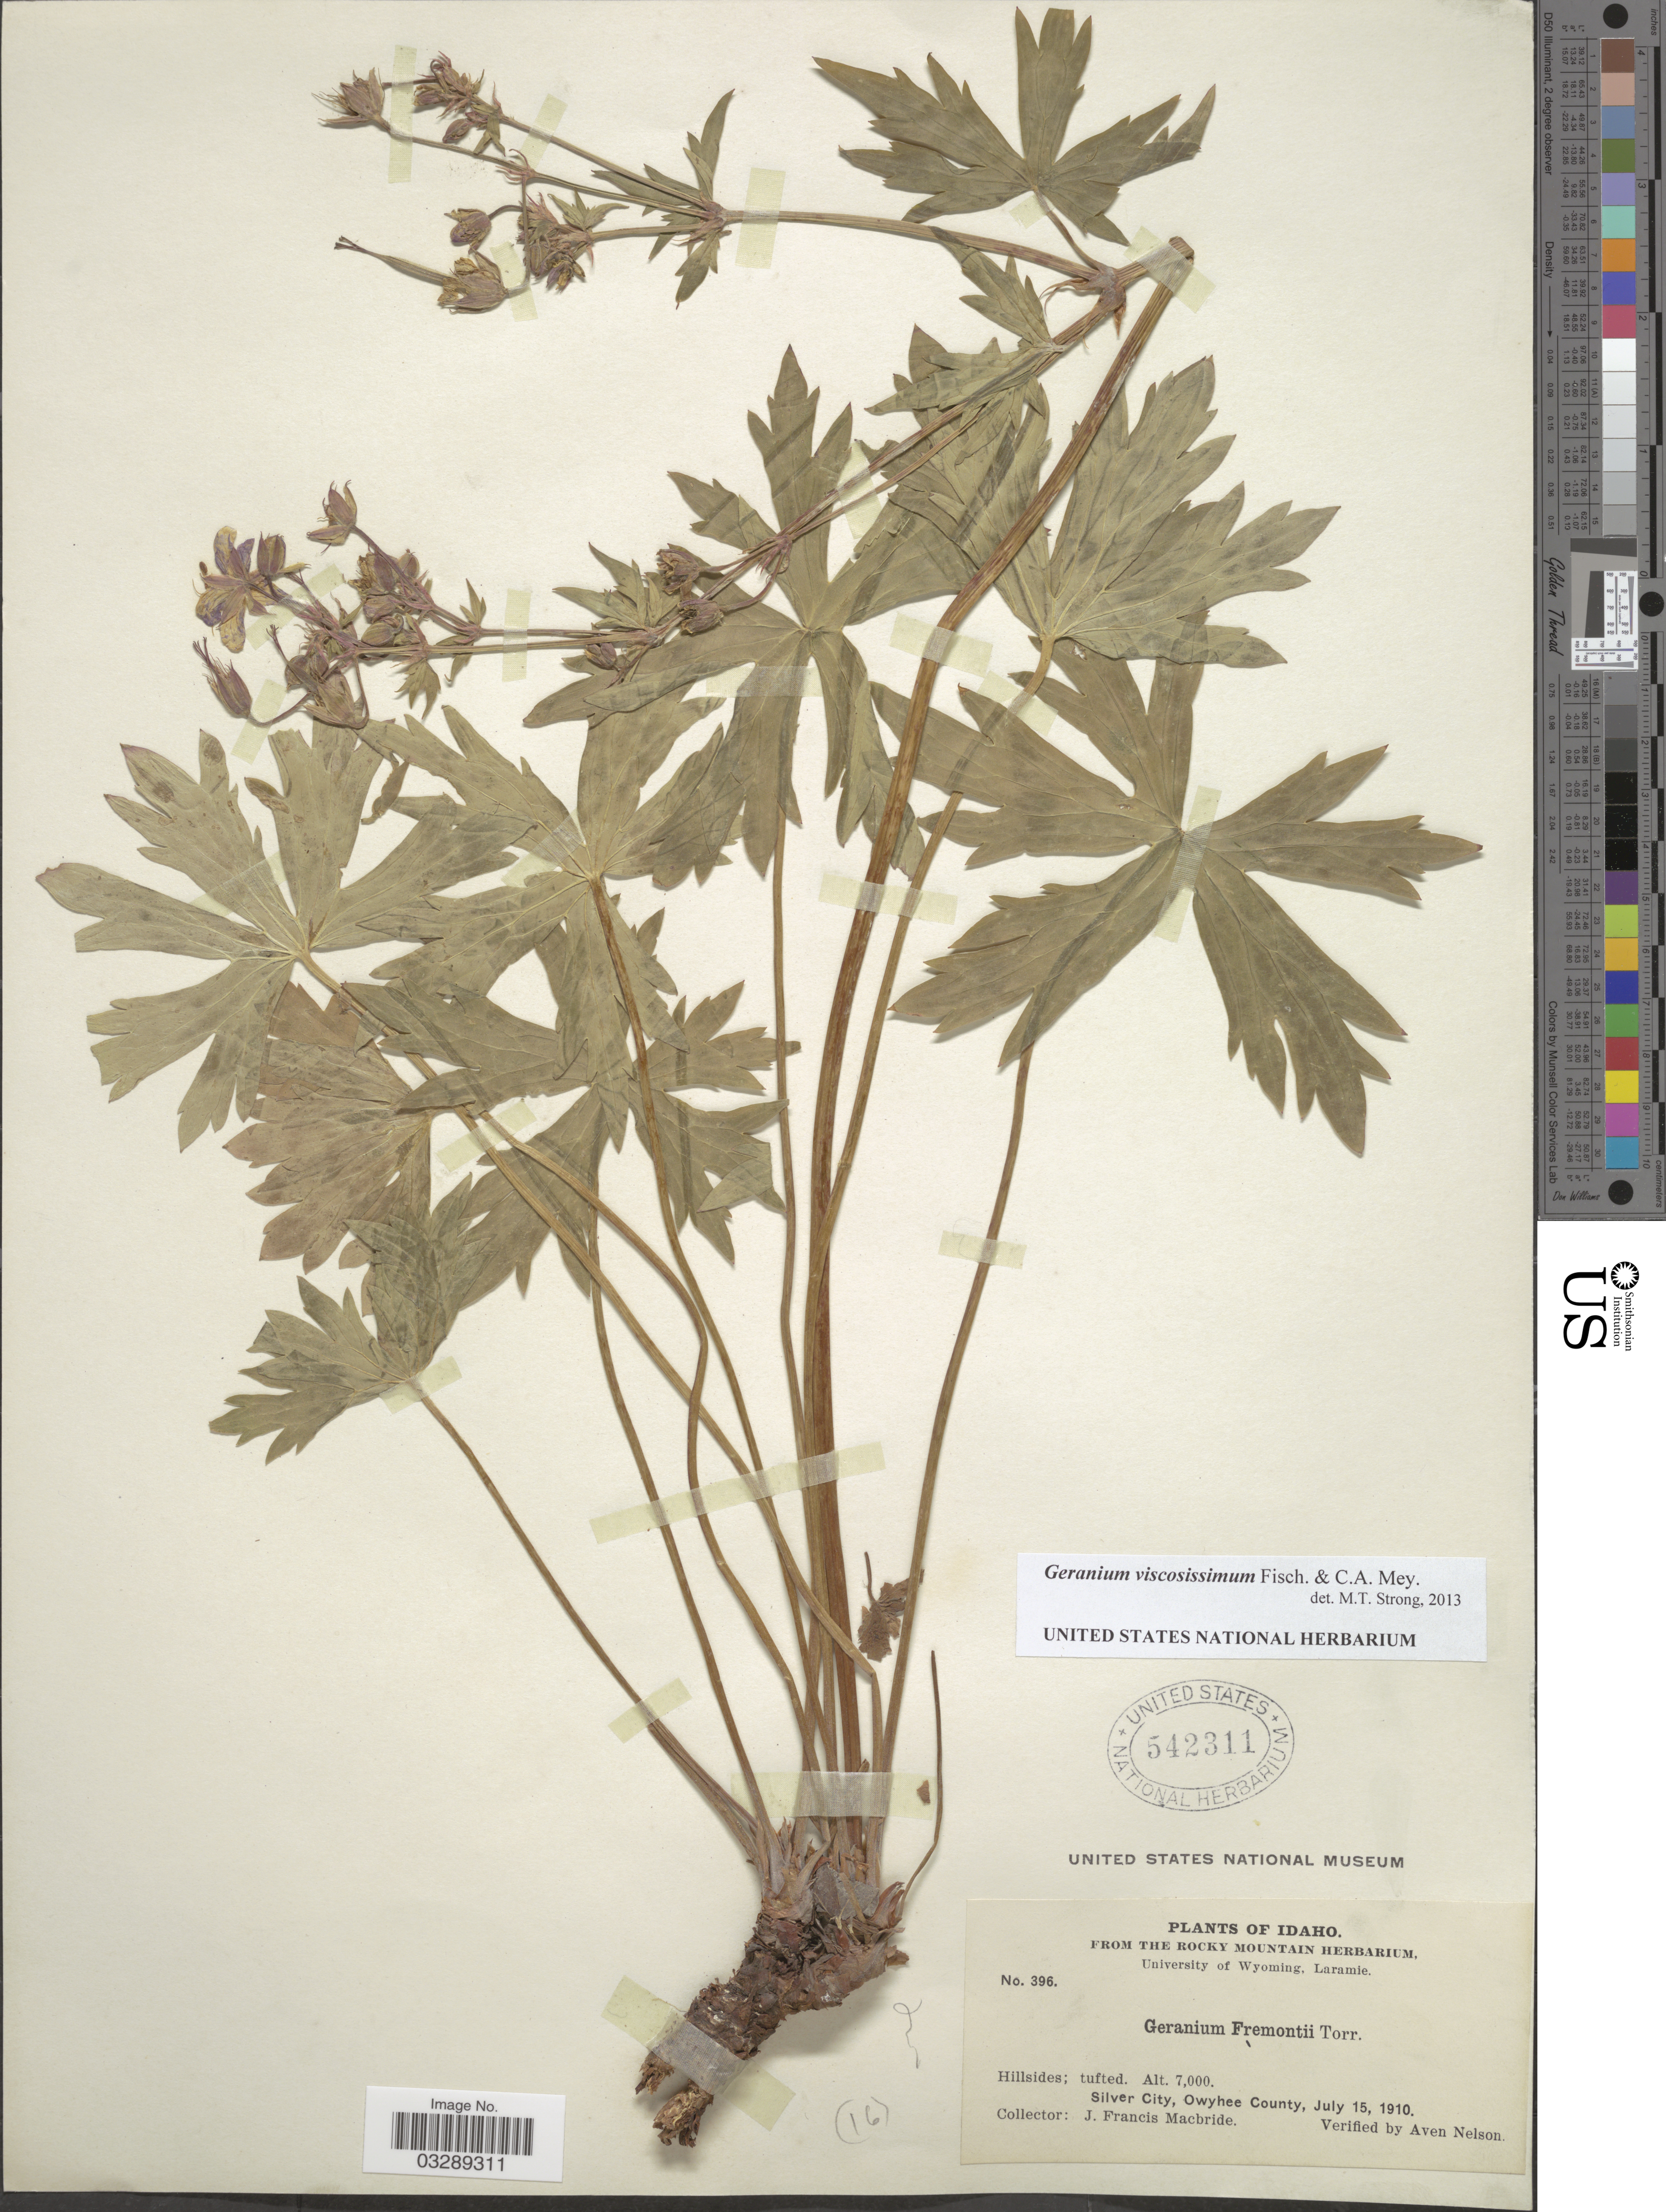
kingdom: Plantae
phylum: Tracheophyta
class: Magnoliopsida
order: Geraniales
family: Geraniaceae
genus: Geranium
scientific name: Geranium viscosissimum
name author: Fisch. & C.A. Mey.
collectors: J. F. Macbride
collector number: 396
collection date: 1910-07-15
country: United States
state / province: Idaho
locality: Silver City, Owyhee County.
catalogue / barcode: US 542311